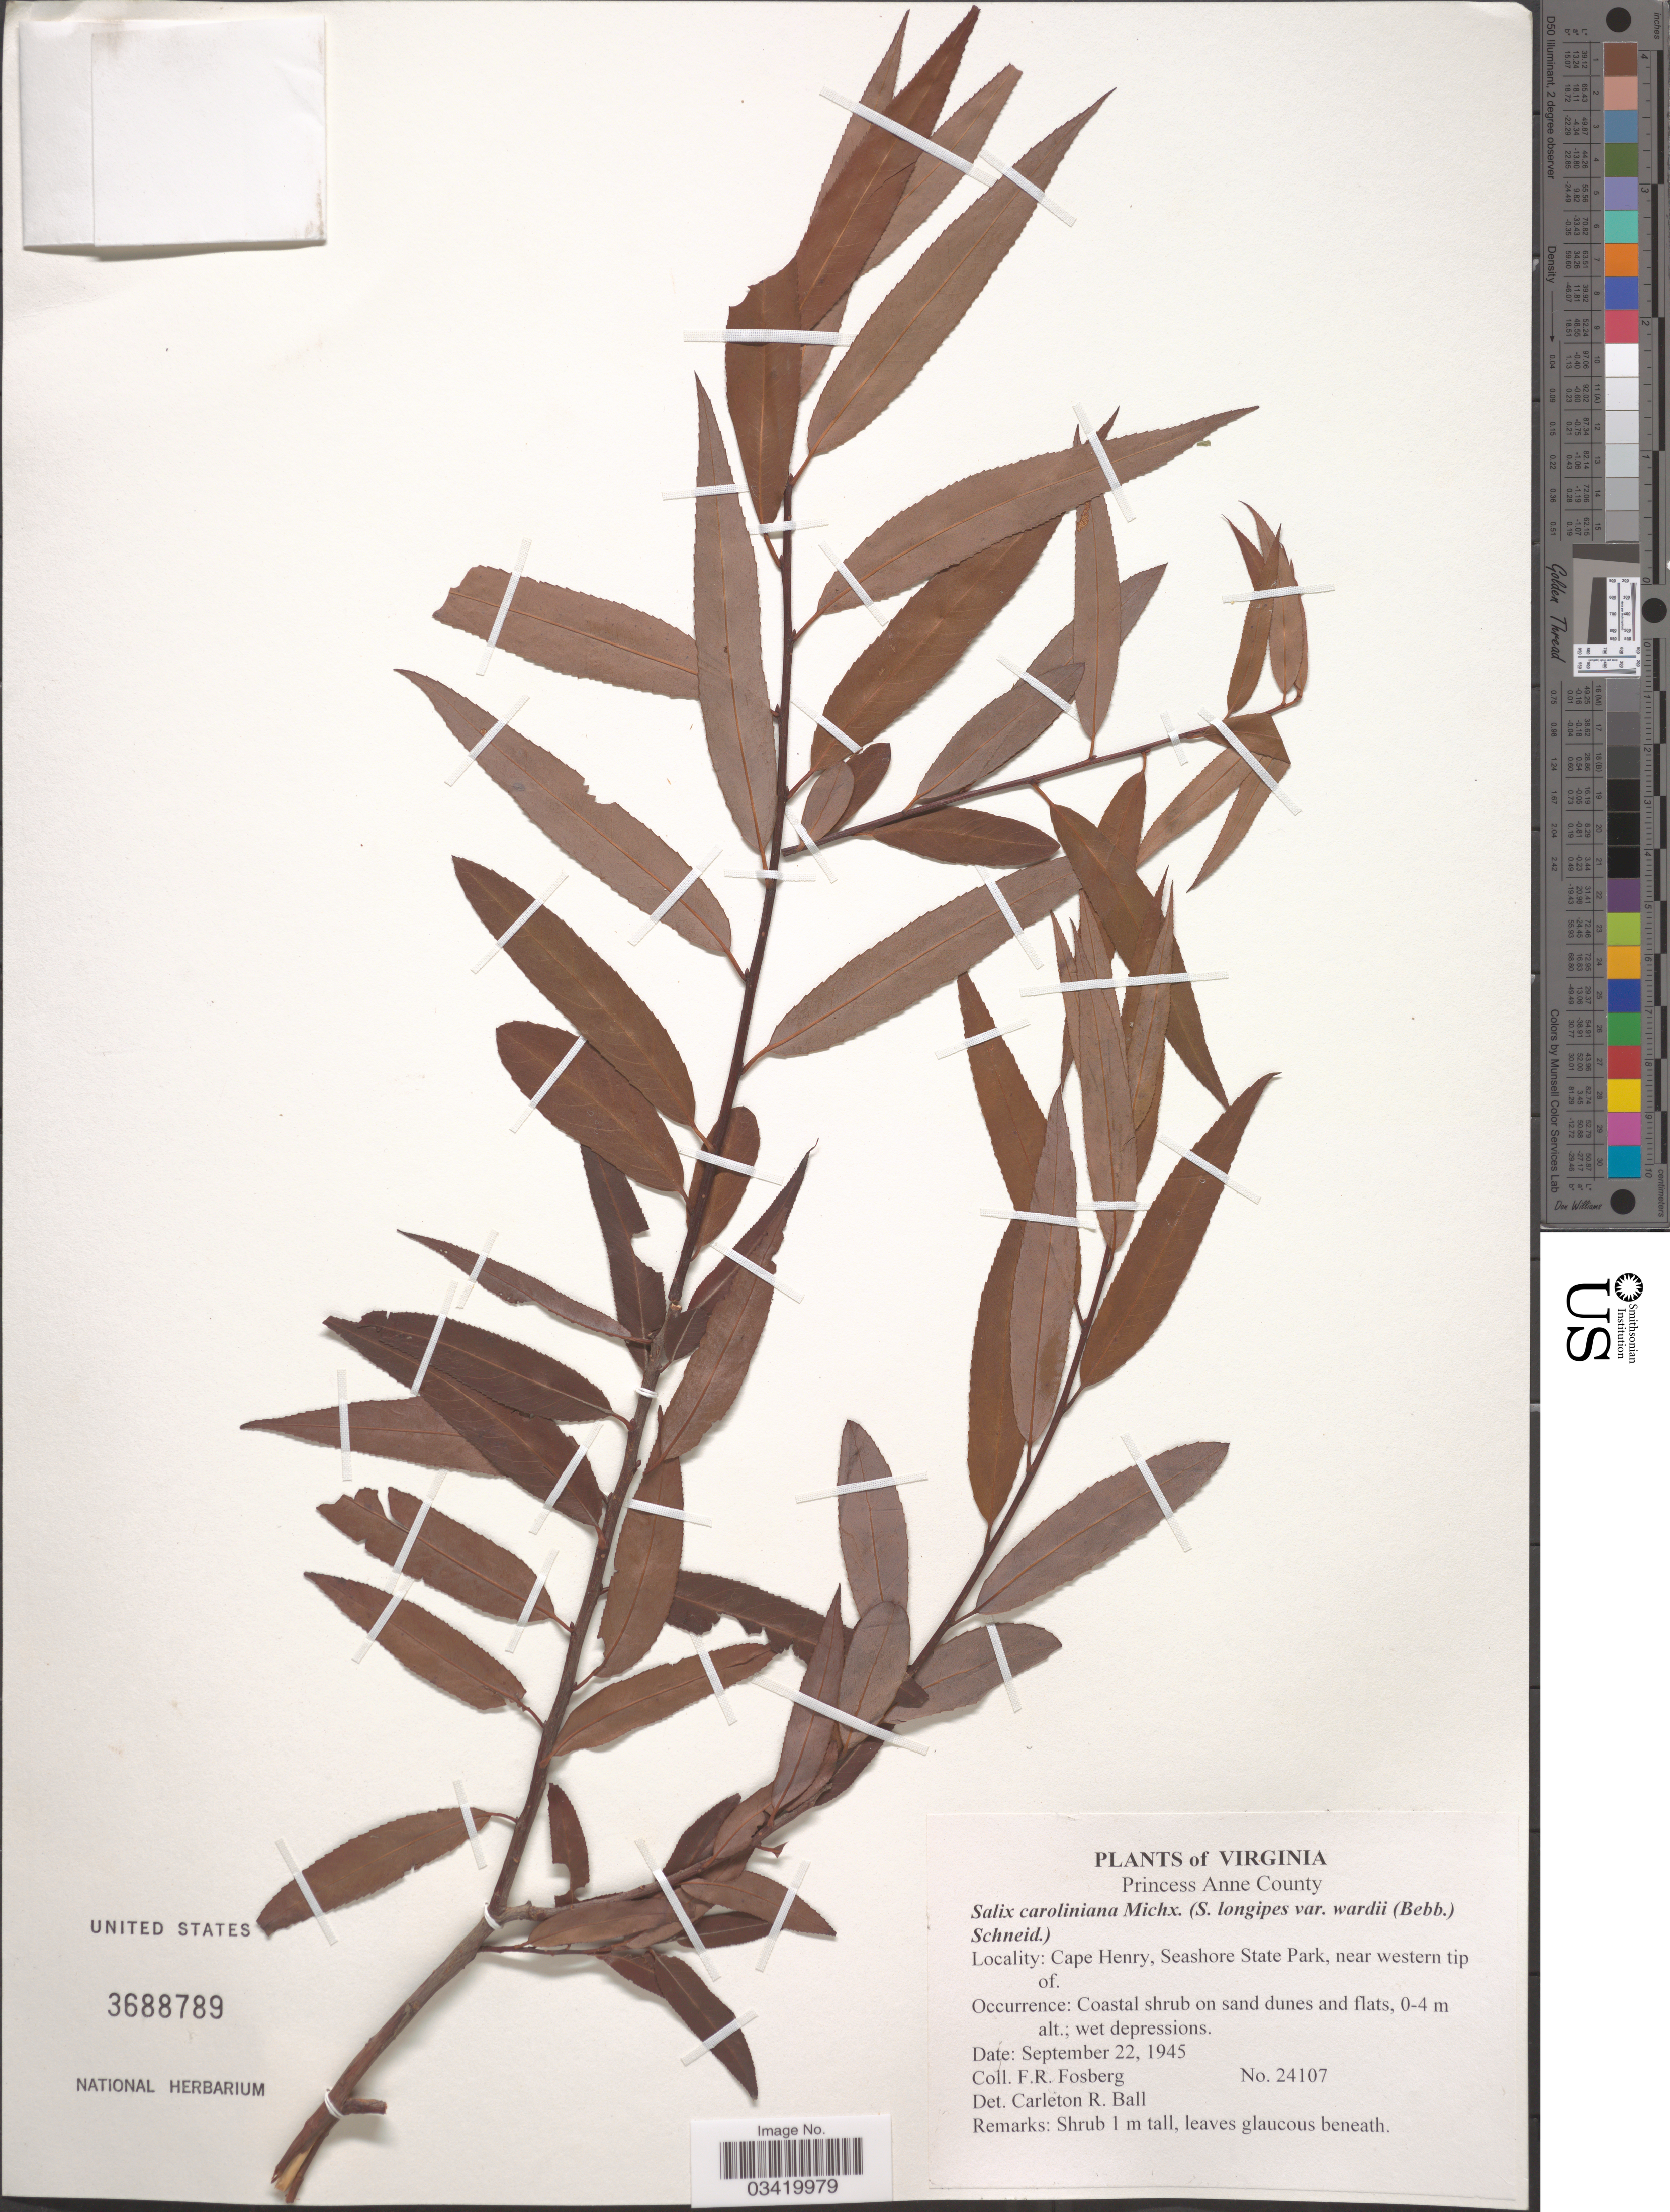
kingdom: Plantae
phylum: Tracheophyta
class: Magnoliopsida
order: Malpighiales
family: Salicaceae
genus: Salix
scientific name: Salix caroliniana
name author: Michx.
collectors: F. R. Fosberg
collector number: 24107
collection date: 1945-09-22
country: United States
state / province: Virginia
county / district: City of Virginia Beach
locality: Princess Anne (=historic county name)County. Cape Henry, Seashore State Park, near western tip of.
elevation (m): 0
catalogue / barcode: US 3688789